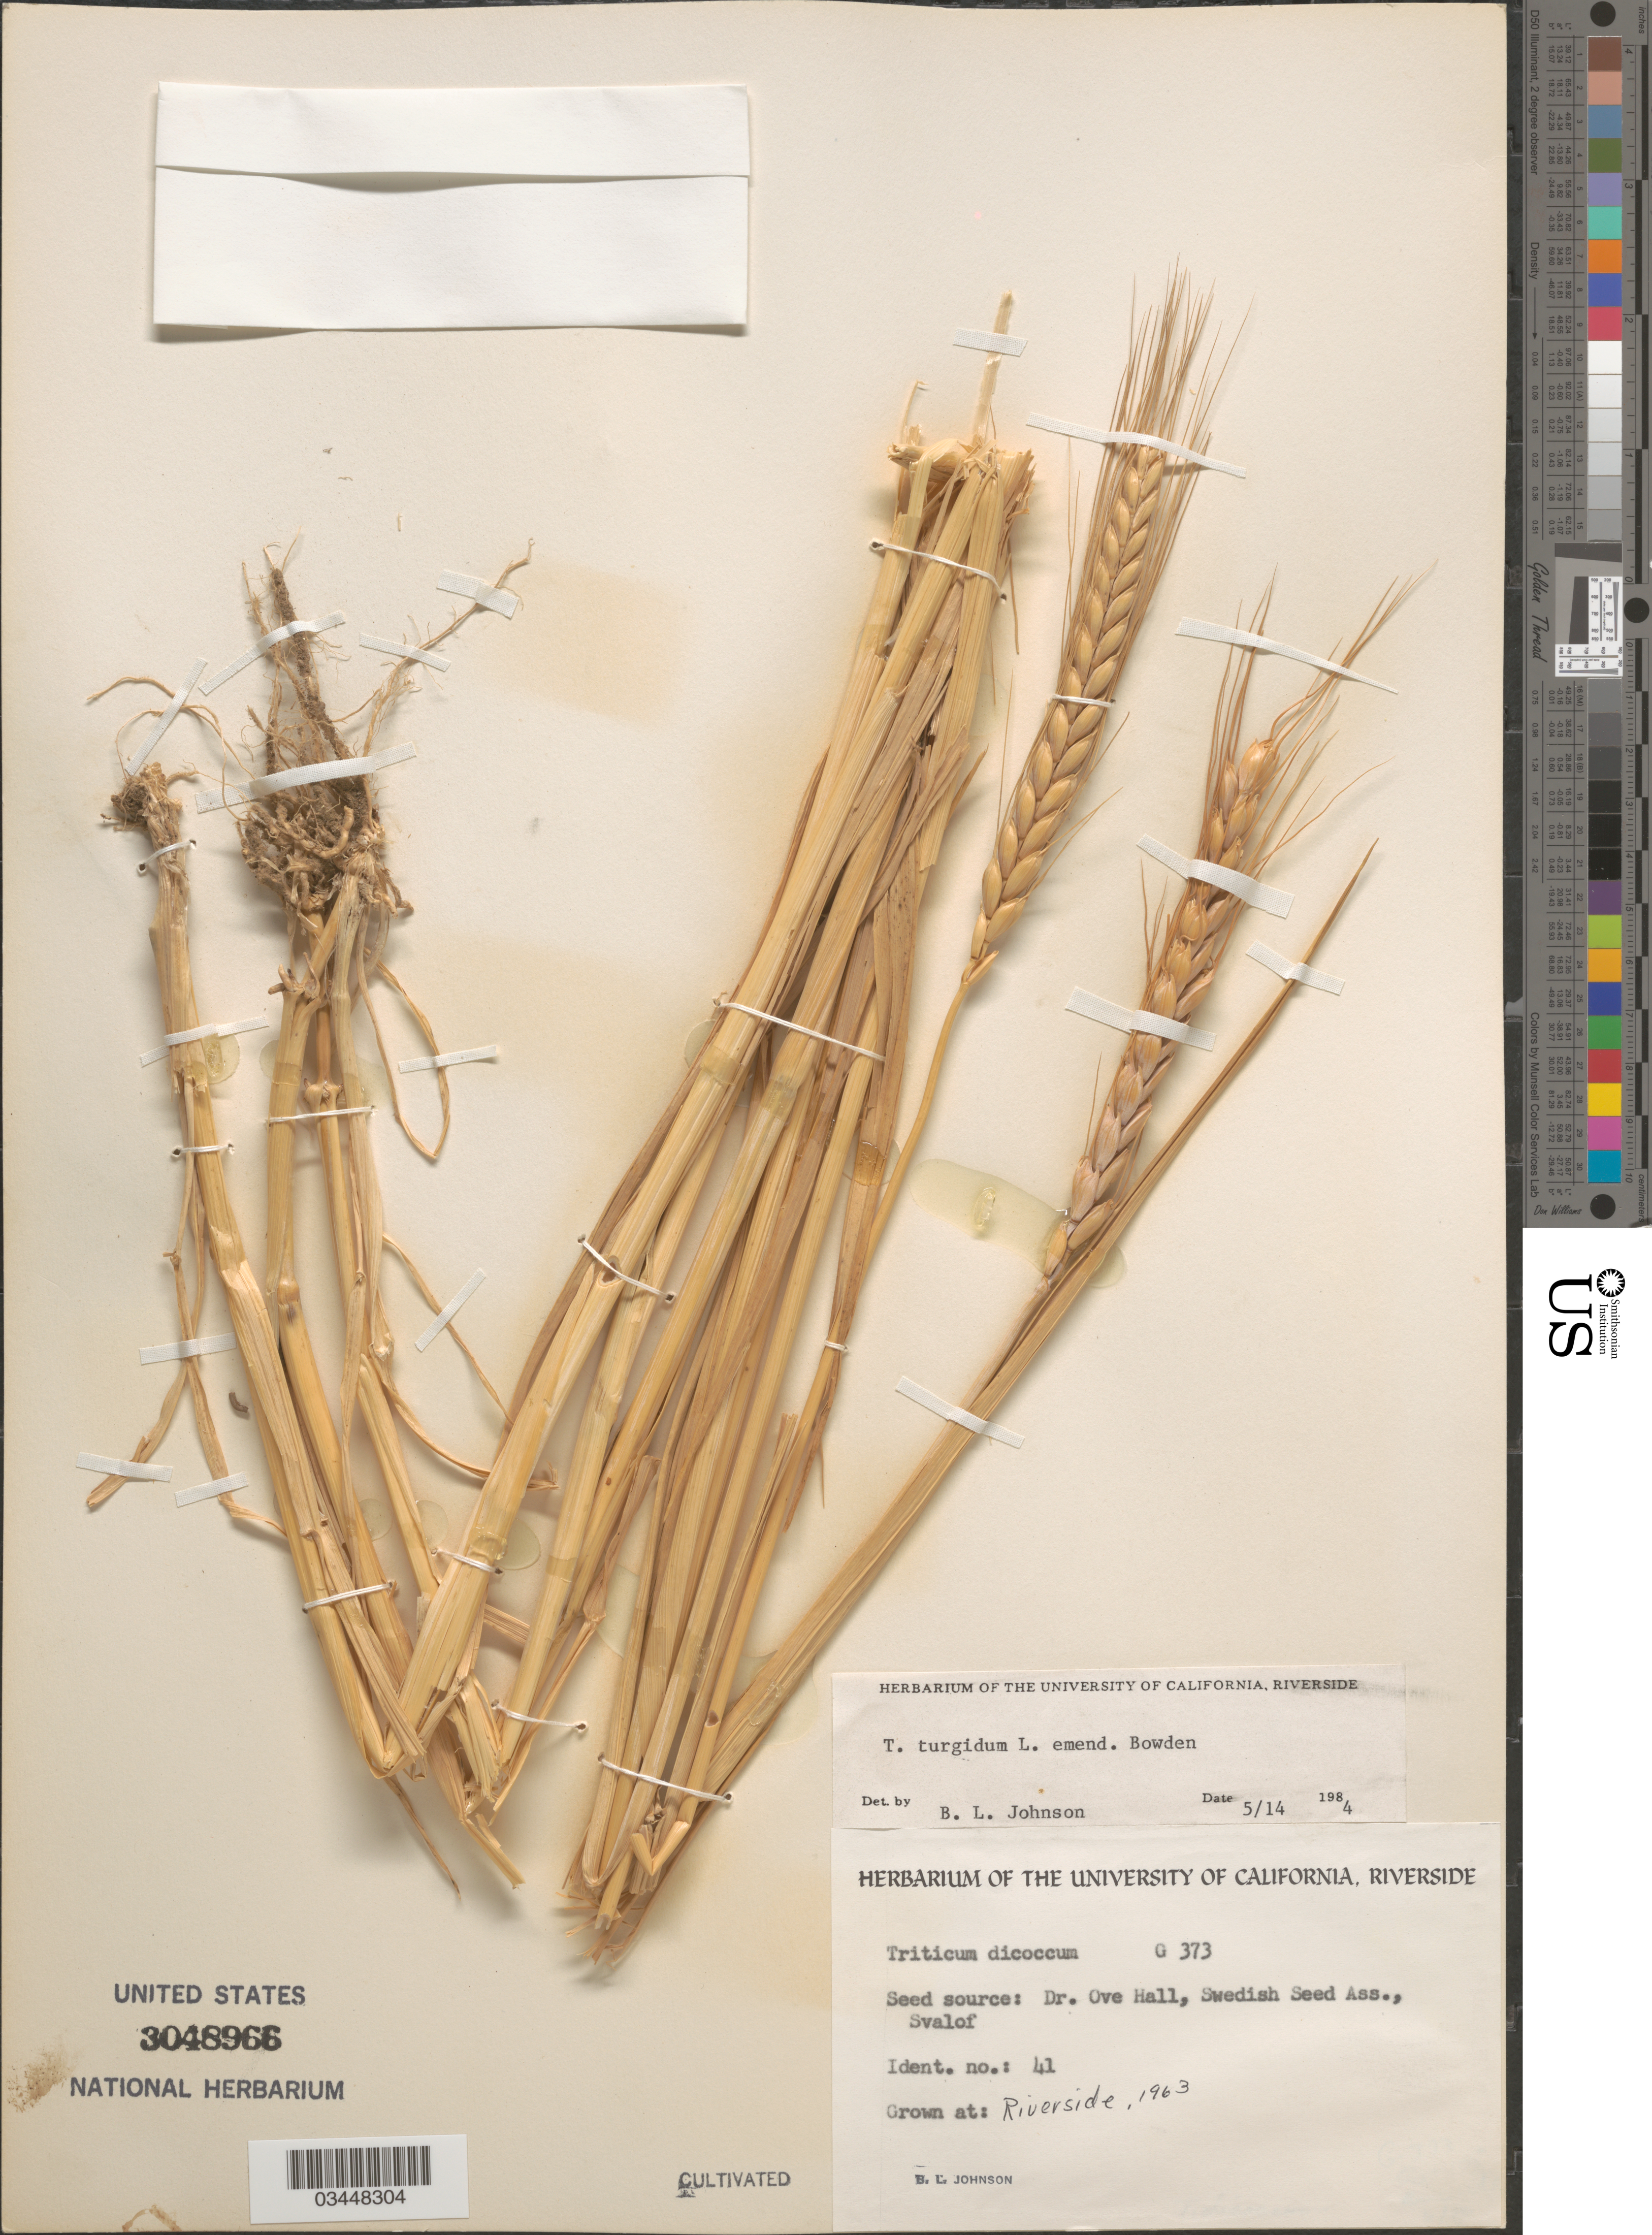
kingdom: Plantae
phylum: Tracheophyta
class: Liliopsida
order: Poales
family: Poaceae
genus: Triticum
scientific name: Triticum turgidum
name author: L.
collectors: B. Johnson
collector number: G373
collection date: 1963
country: United States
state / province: California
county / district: Riverside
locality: Riverside.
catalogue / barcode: US 3048966